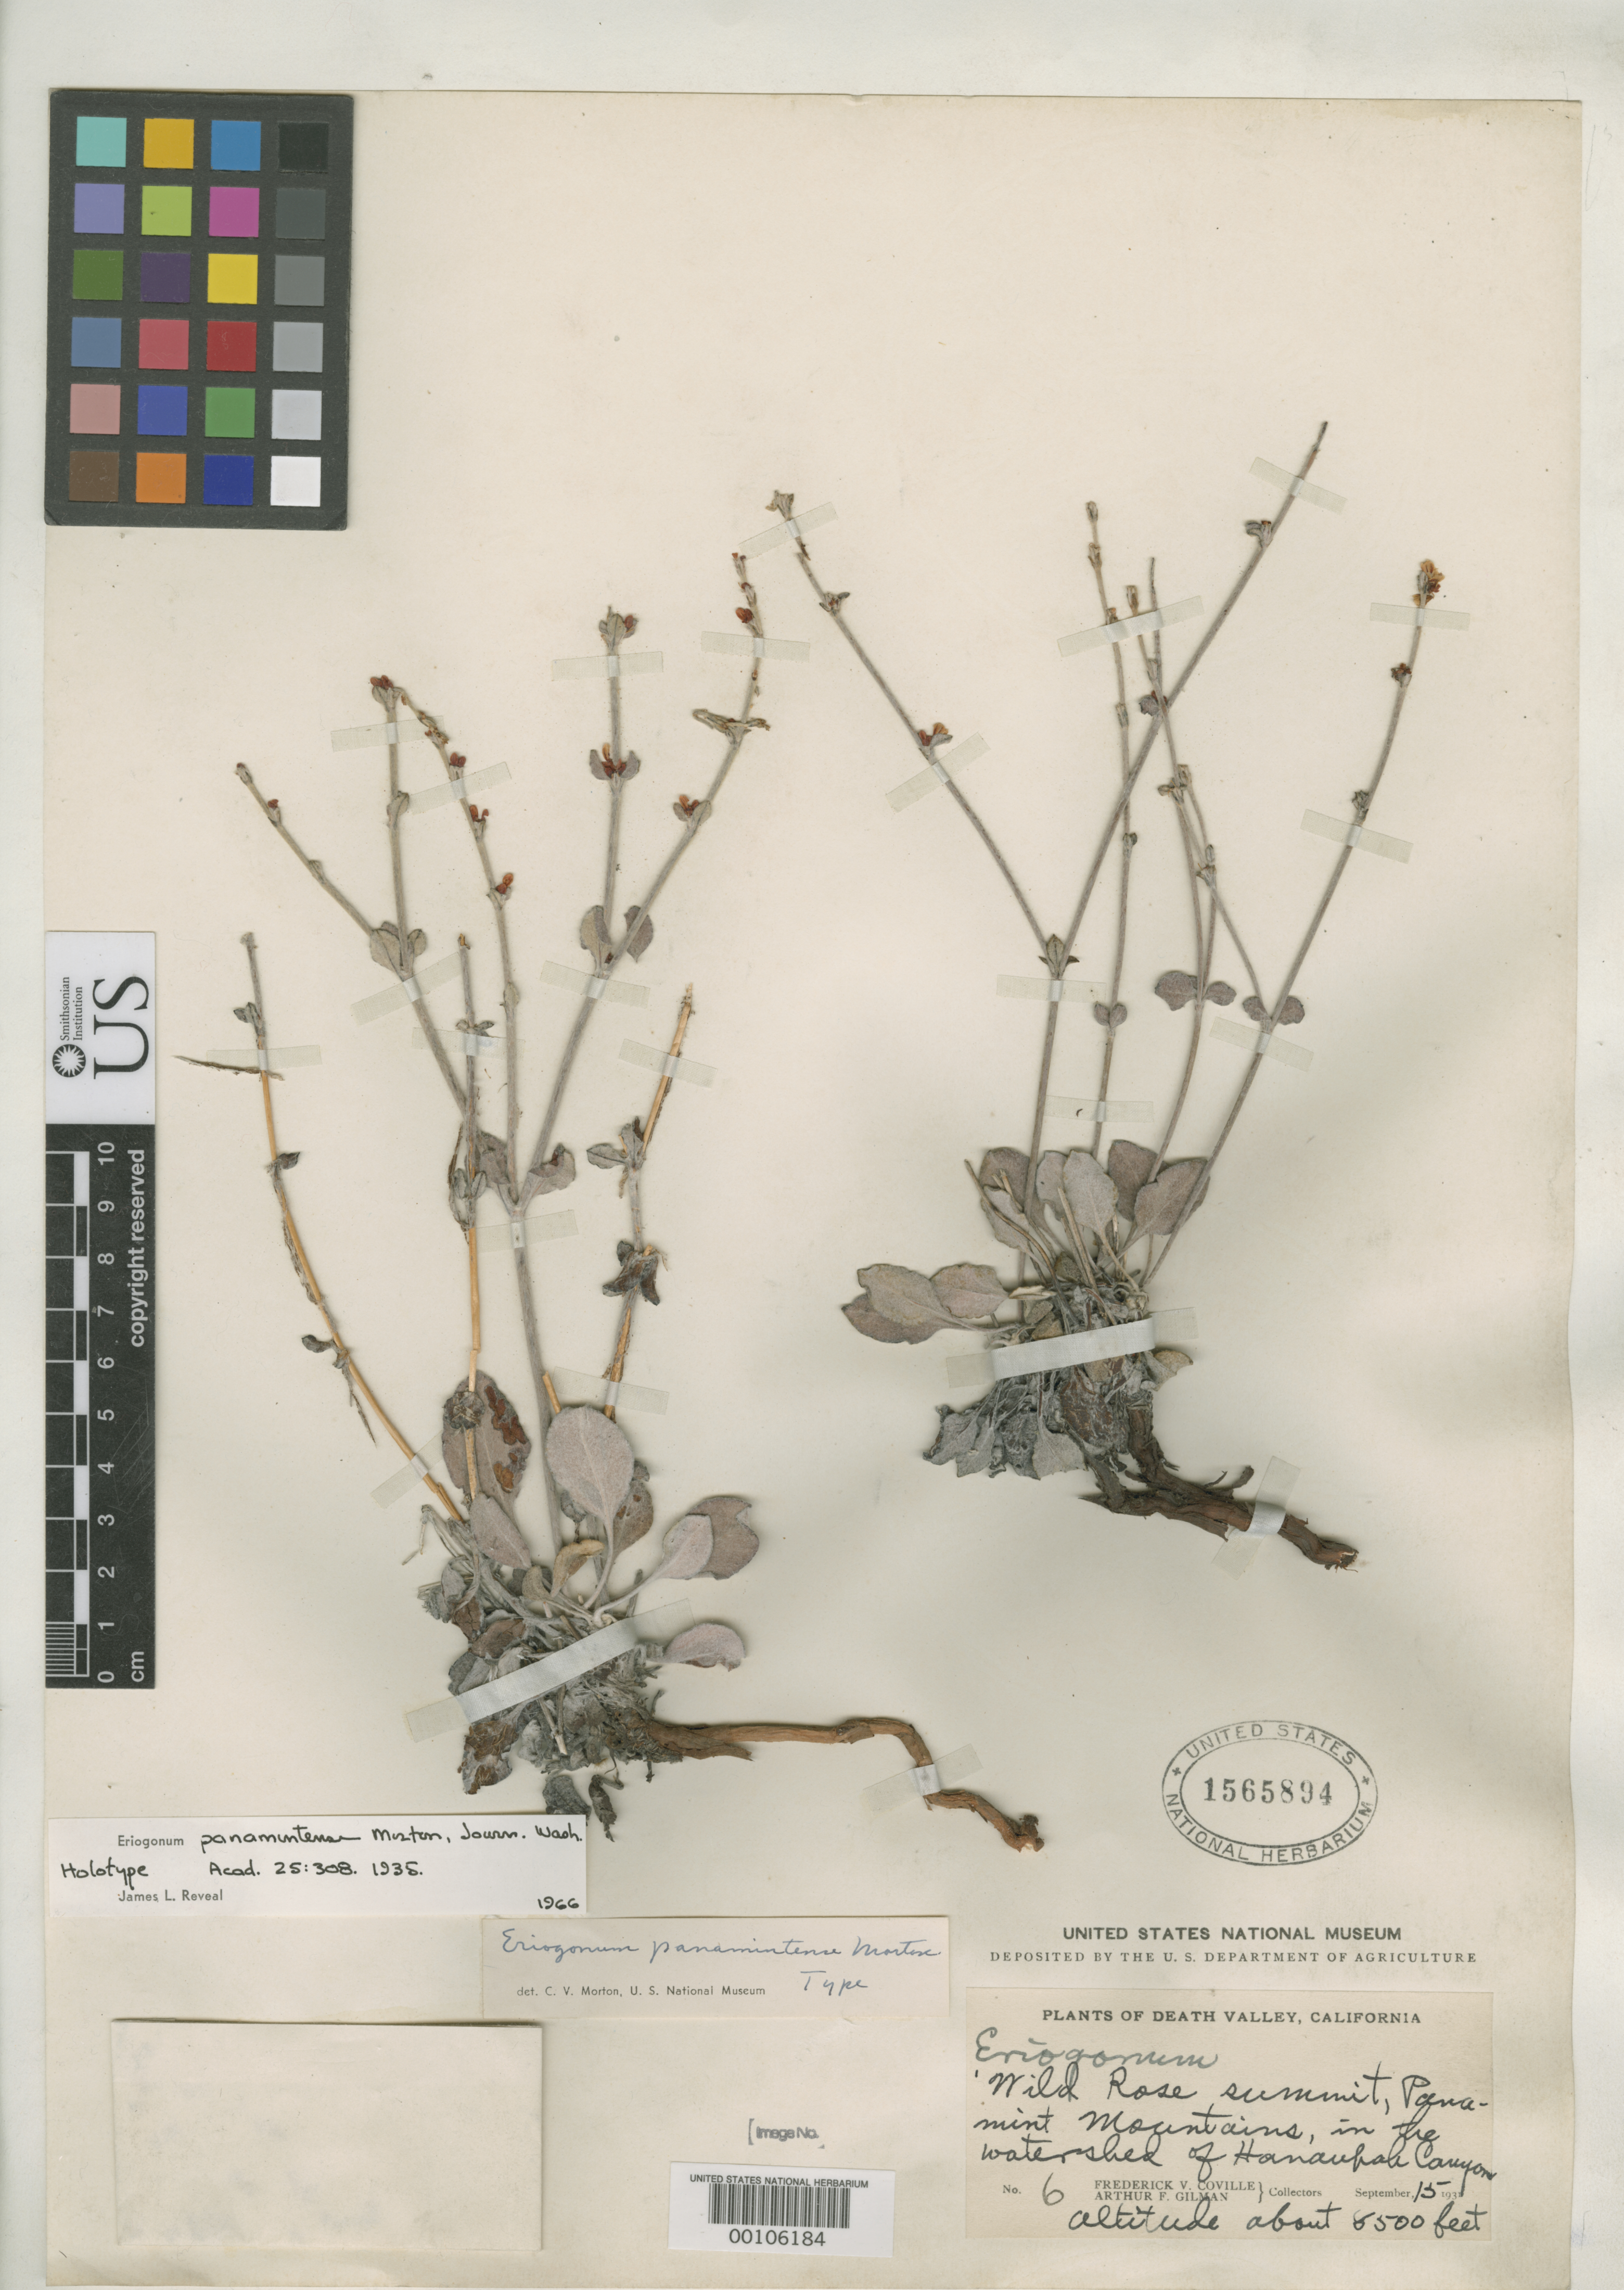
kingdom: Plantae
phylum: Tracheophyta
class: Magnoliopsida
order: Caryophyllales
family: Polygonaceae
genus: Eriogonum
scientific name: Eriogonum panmintense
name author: C.V. Morton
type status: Holotype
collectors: F. V. Coville & M. F. Gilman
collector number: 6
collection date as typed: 15 Sep 1931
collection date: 1931-09-15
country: United States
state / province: California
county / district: Inyo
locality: Wild Rose summit, Panamint Mts.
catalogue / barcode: US 1565894